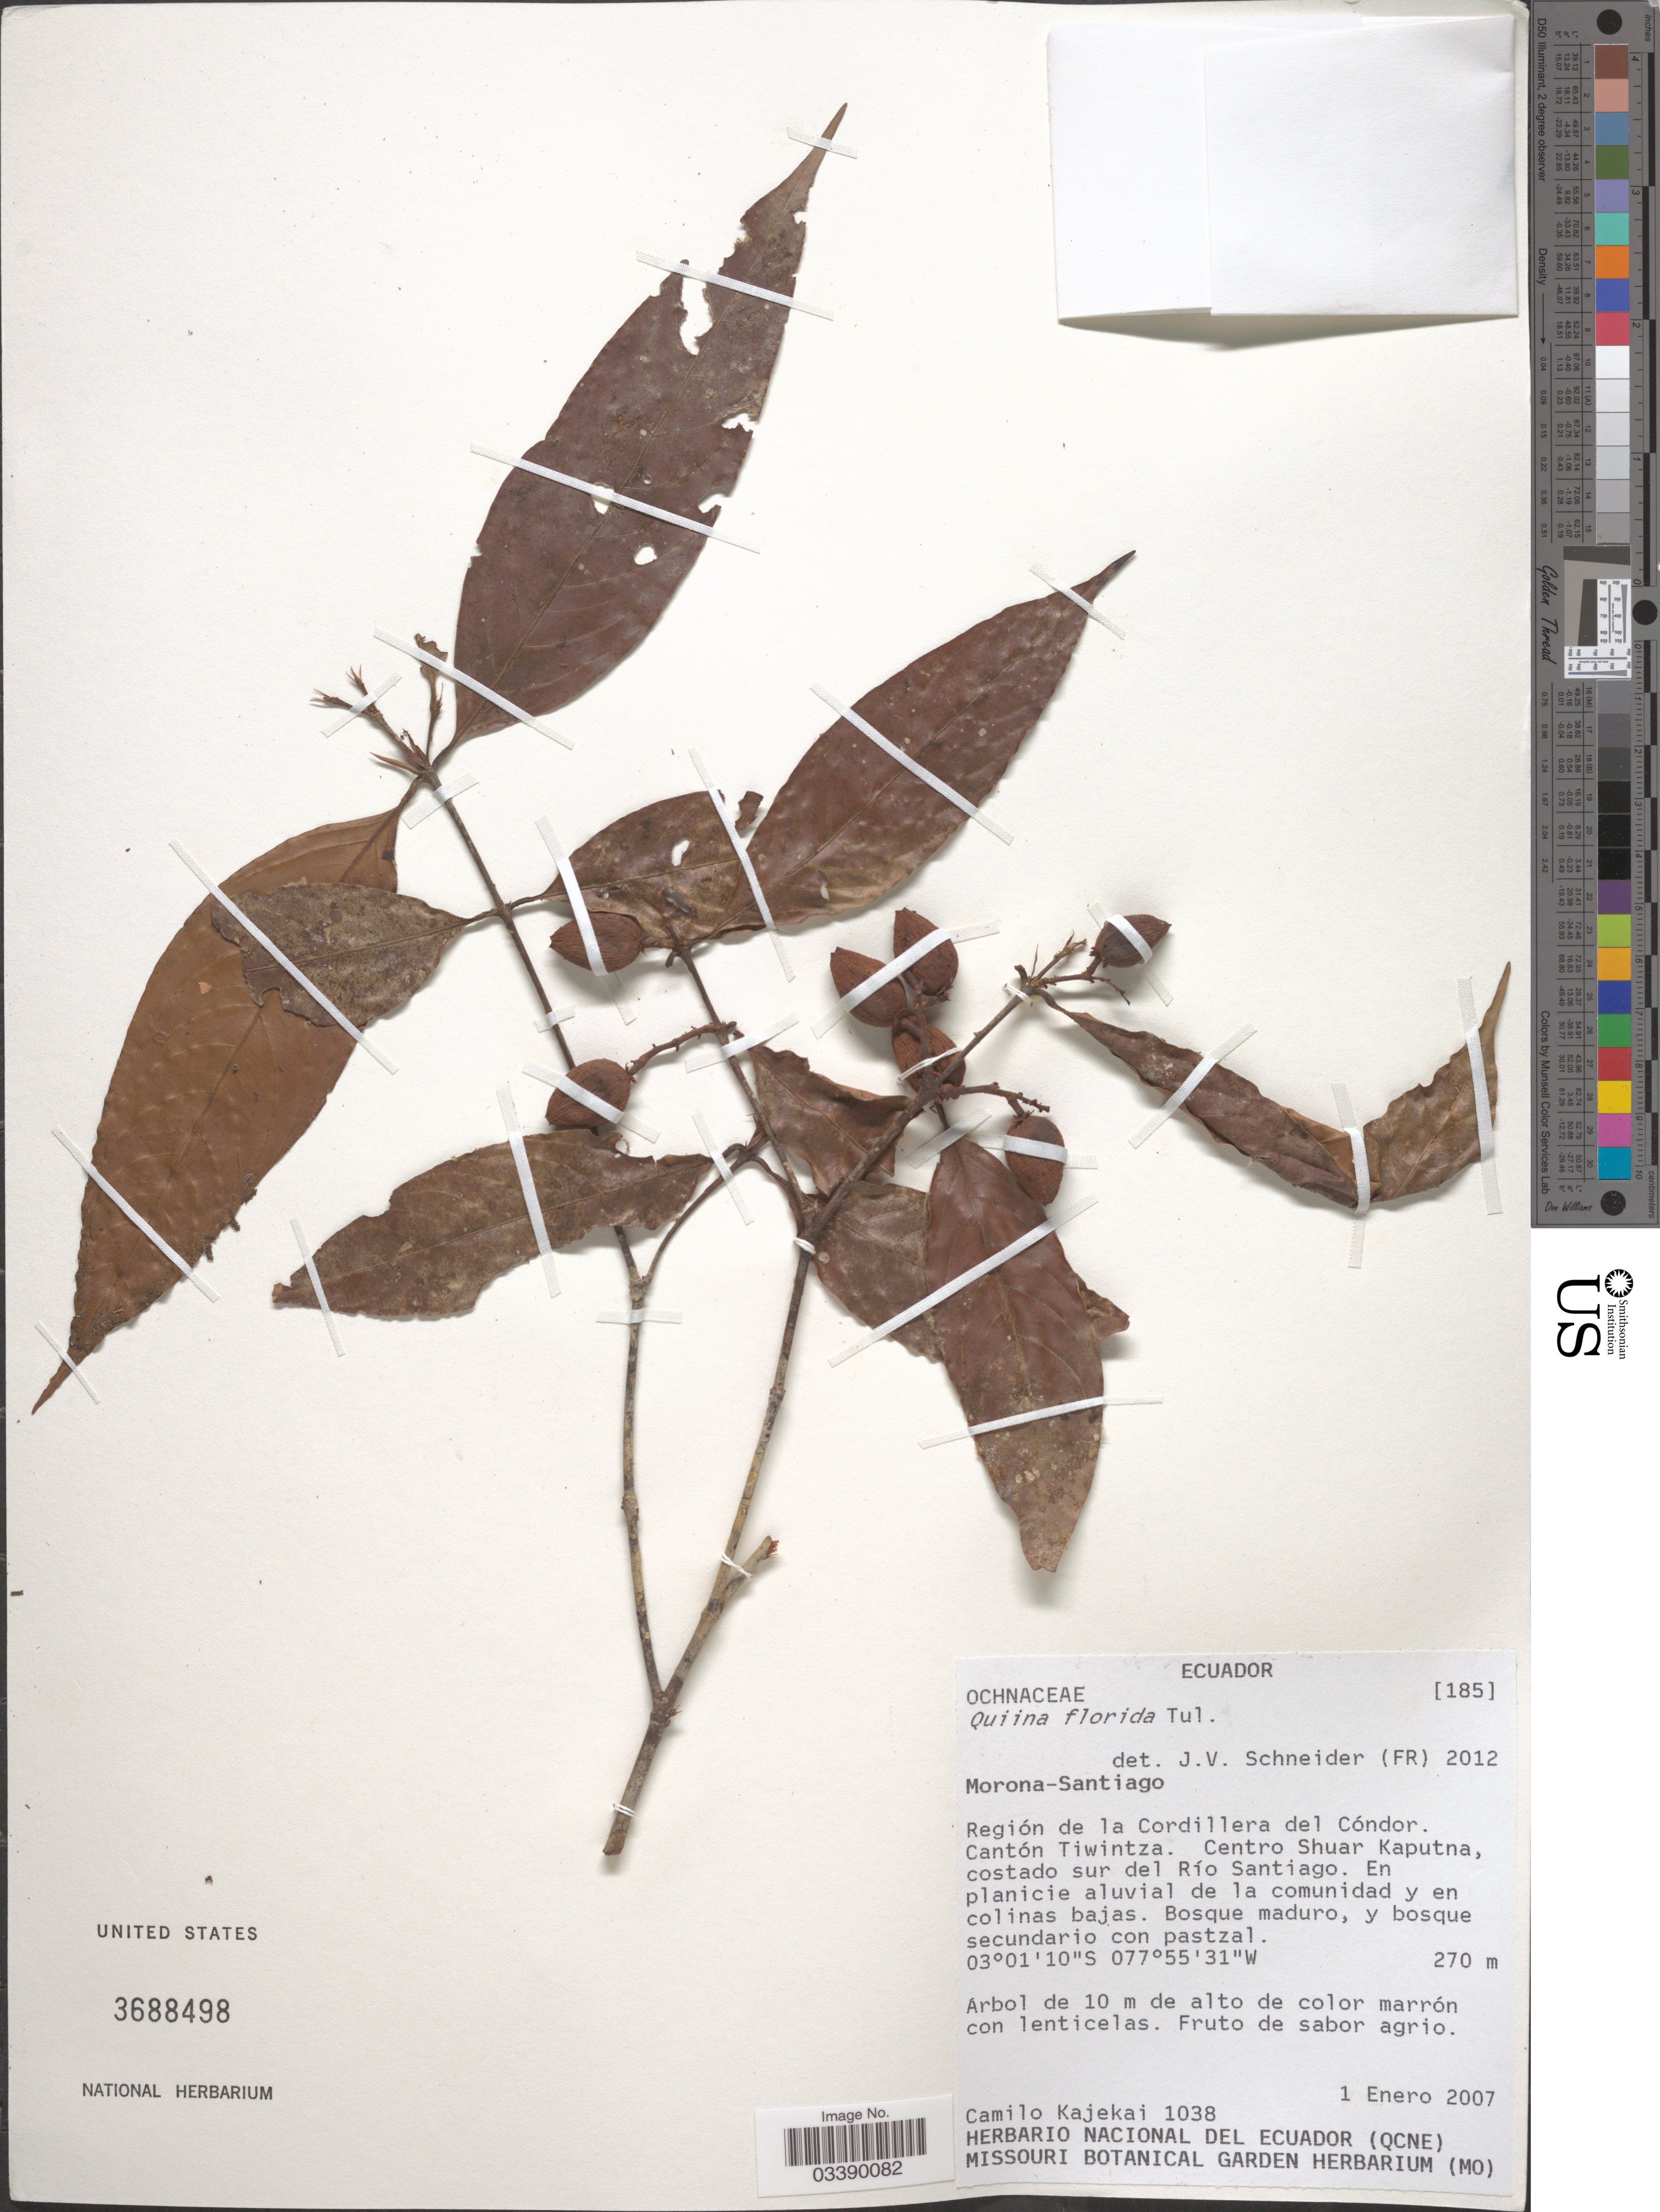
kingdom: Plantae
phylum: Tracheophyta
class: Magnoliopsida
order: Malpighiales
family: Quiinaceae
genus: Quiina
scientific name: Quiina florida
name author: Poepp. ex Tul.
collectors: C. Kajekai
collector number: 1038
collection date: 2007-01-01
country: Ecuador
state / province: Morona-Santiago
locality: Región de la Cordillera del Cóndor. Cantón Tiwintza. Centro Shuar Kaputna, costado sur del Río Santiago.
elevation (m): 270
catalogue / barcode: US 3688498